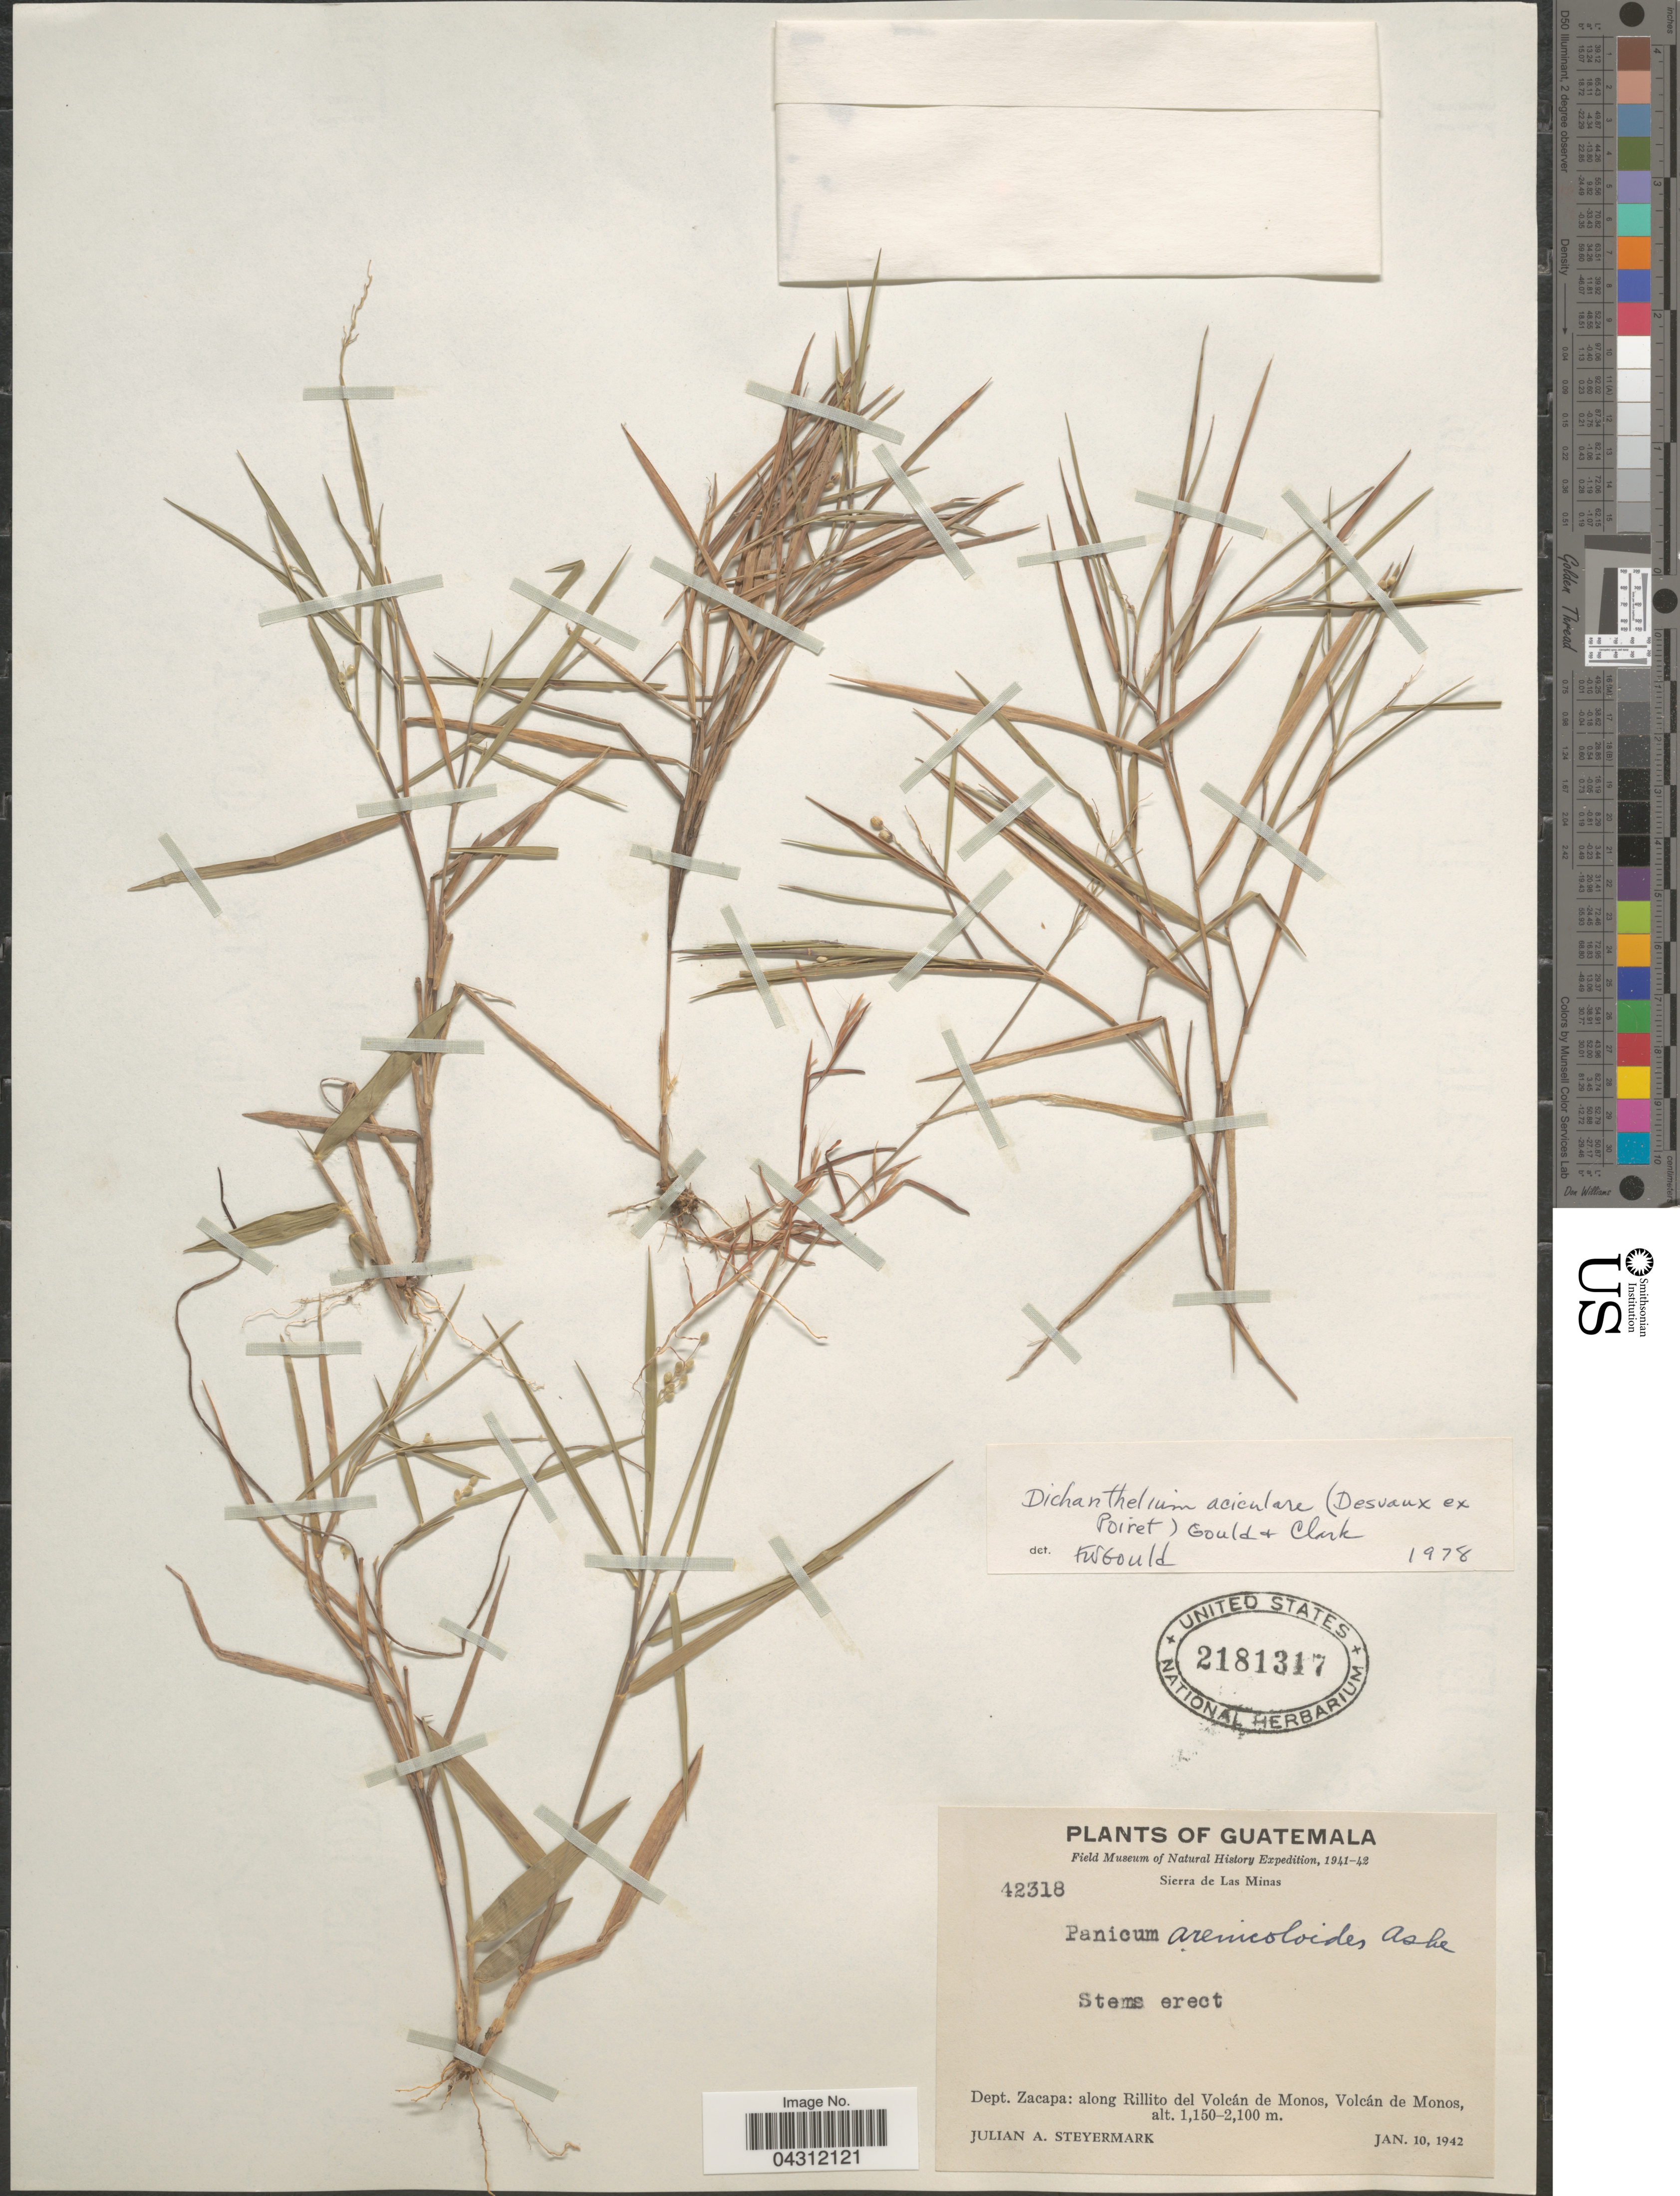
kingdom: Plantae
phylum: Tracheophyta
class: Liliopsida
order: Poales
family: Poaceae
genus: Dichanthelium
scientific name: Dichanthelium aciculare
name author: (Desv. ex Poir.) Gould & C.A. Clark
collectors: J. Steyermark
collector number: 42318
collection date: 1942-01-10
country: Guatemala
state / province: Zacapa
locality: Field Museum of Natural History Expedition, 1941-42. Sierra de Las Minas. Dept. Zacapa: along Rillito del Volcán de Monos, Volcán de Monos.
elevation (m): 1150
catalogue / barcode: US 2181317